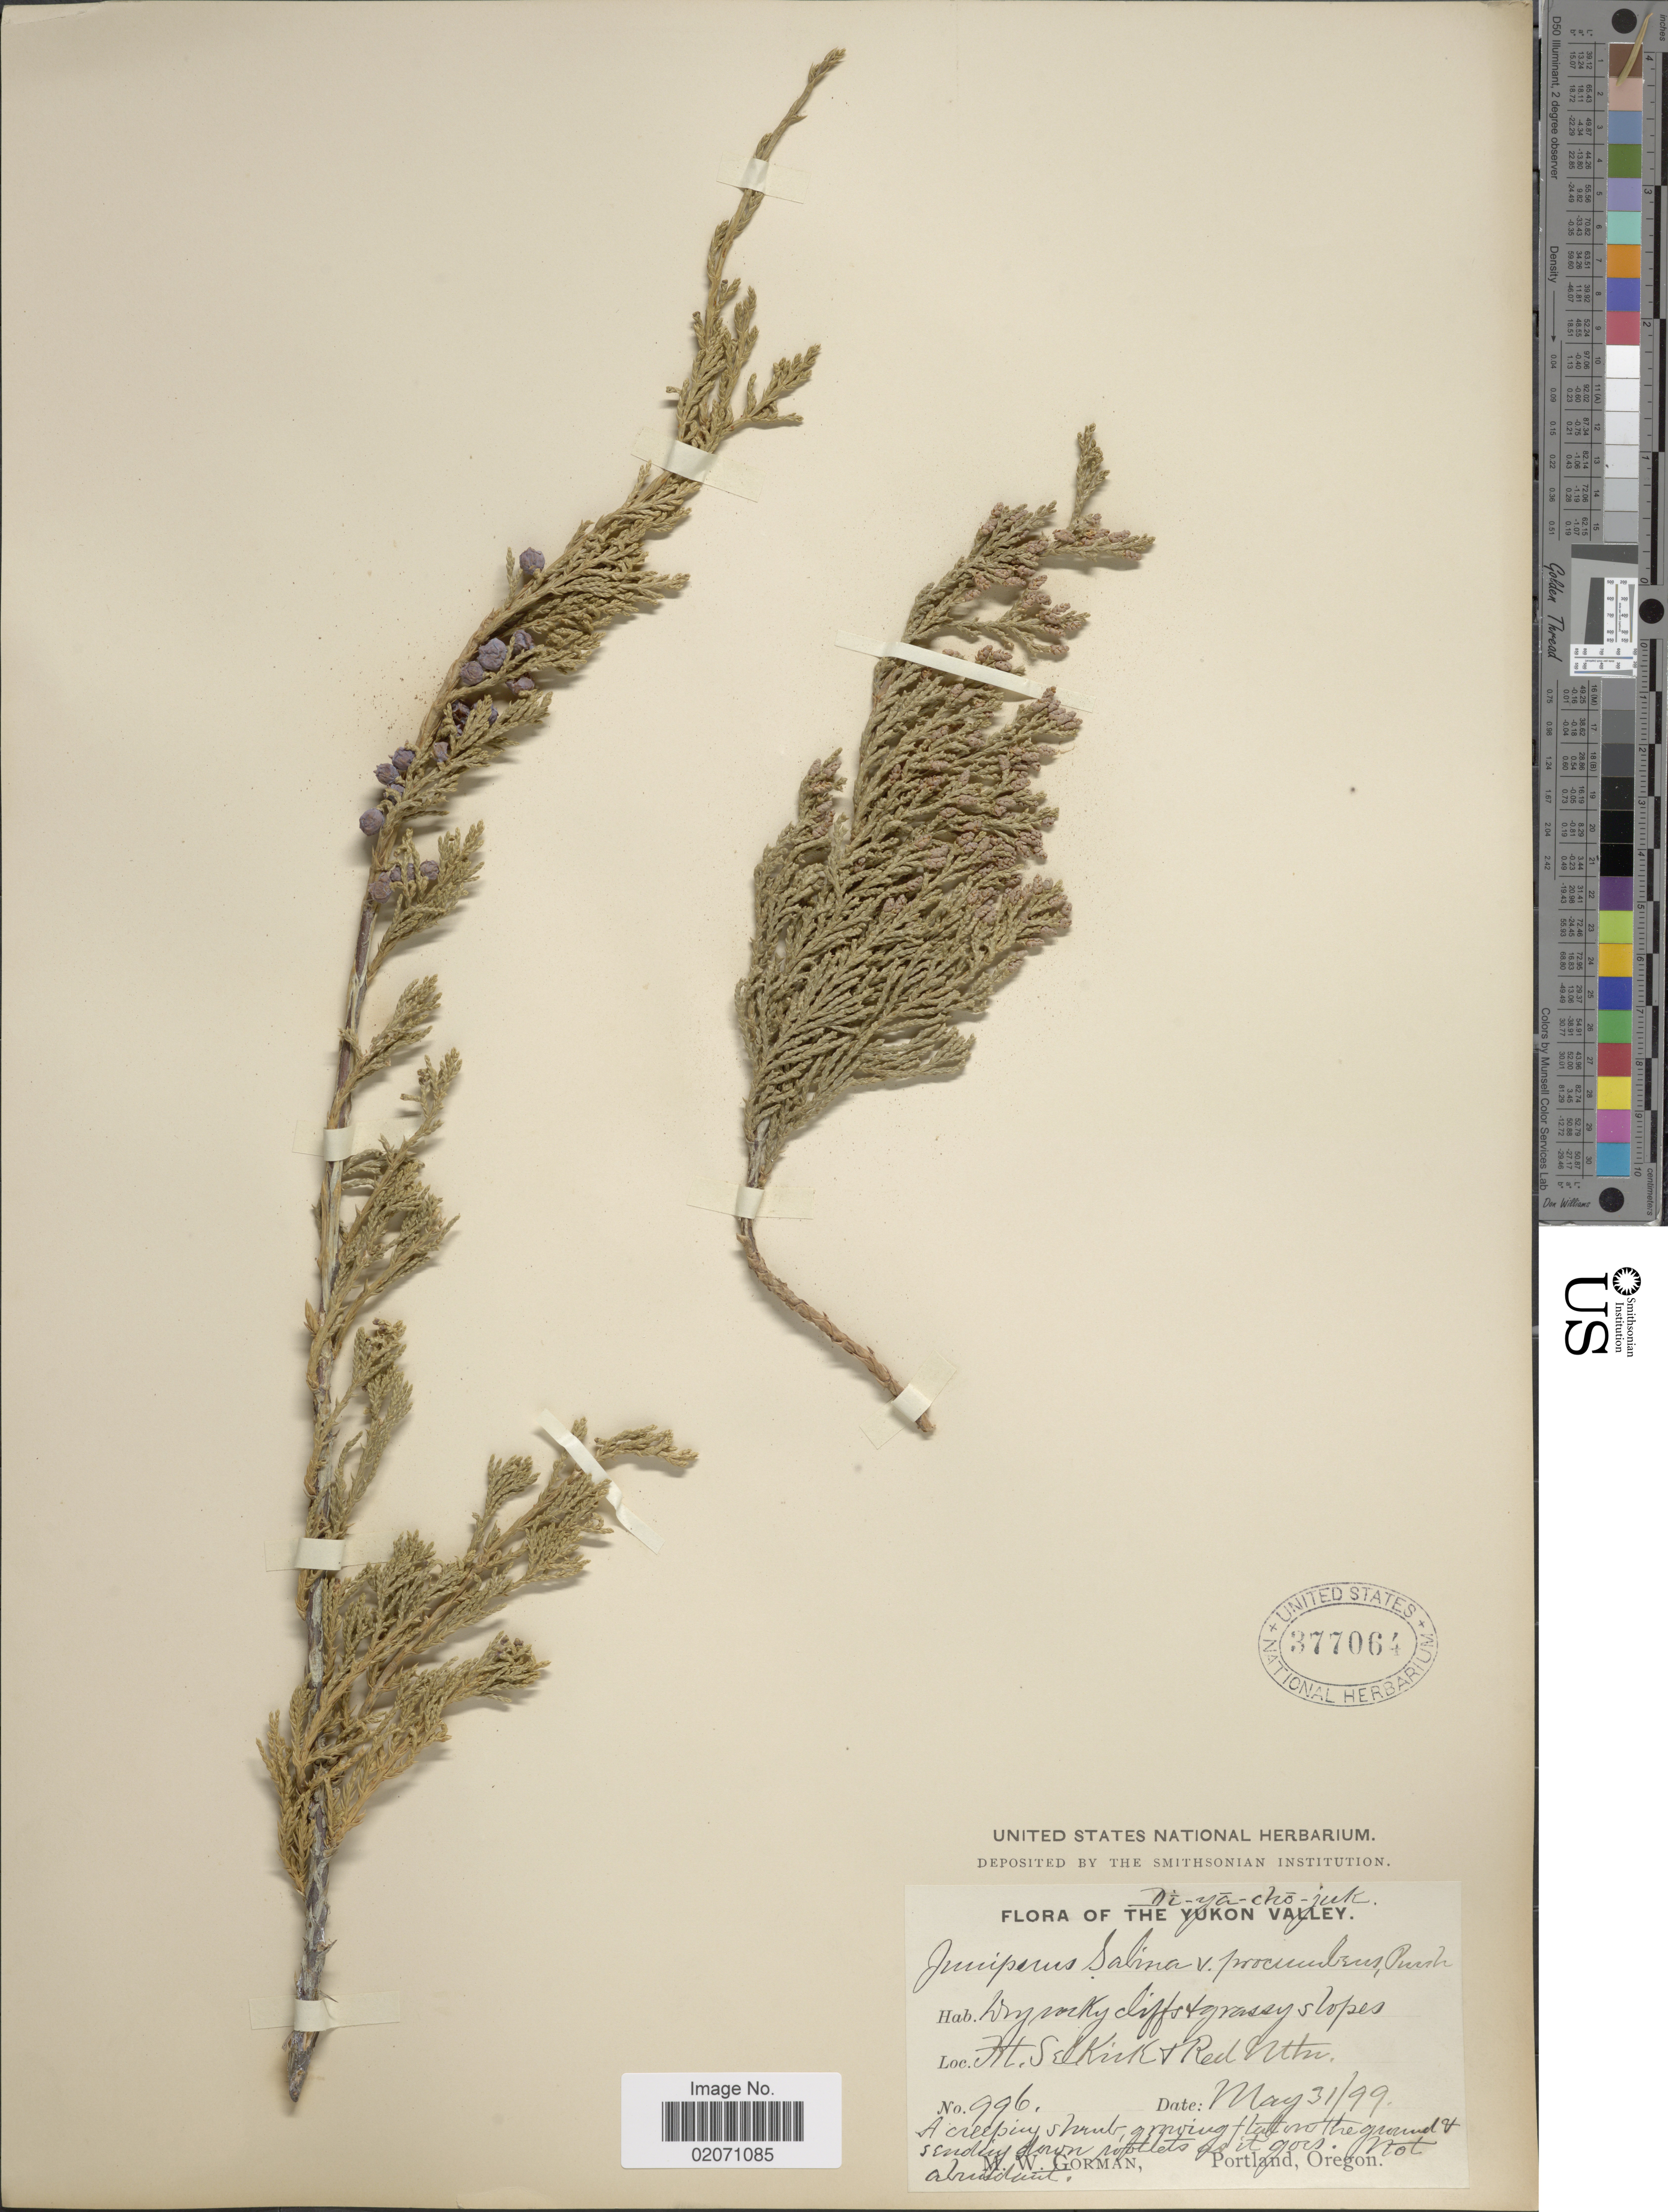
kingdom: Plantae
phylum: Tracheophyta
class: Pinopsida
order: Pinales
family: Cupressaceae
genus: Juniperus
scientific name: Juniperus horizontalis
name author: Moench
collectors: M. W. Gorman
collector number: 996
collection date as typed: Transcribed d/m/y: 31/5/99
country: Canada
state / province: Yukon Territory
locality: Di-ya-cho-juk, Yukon Valley, Mt. Selkirk & Red Mtn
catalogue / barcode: US 377064